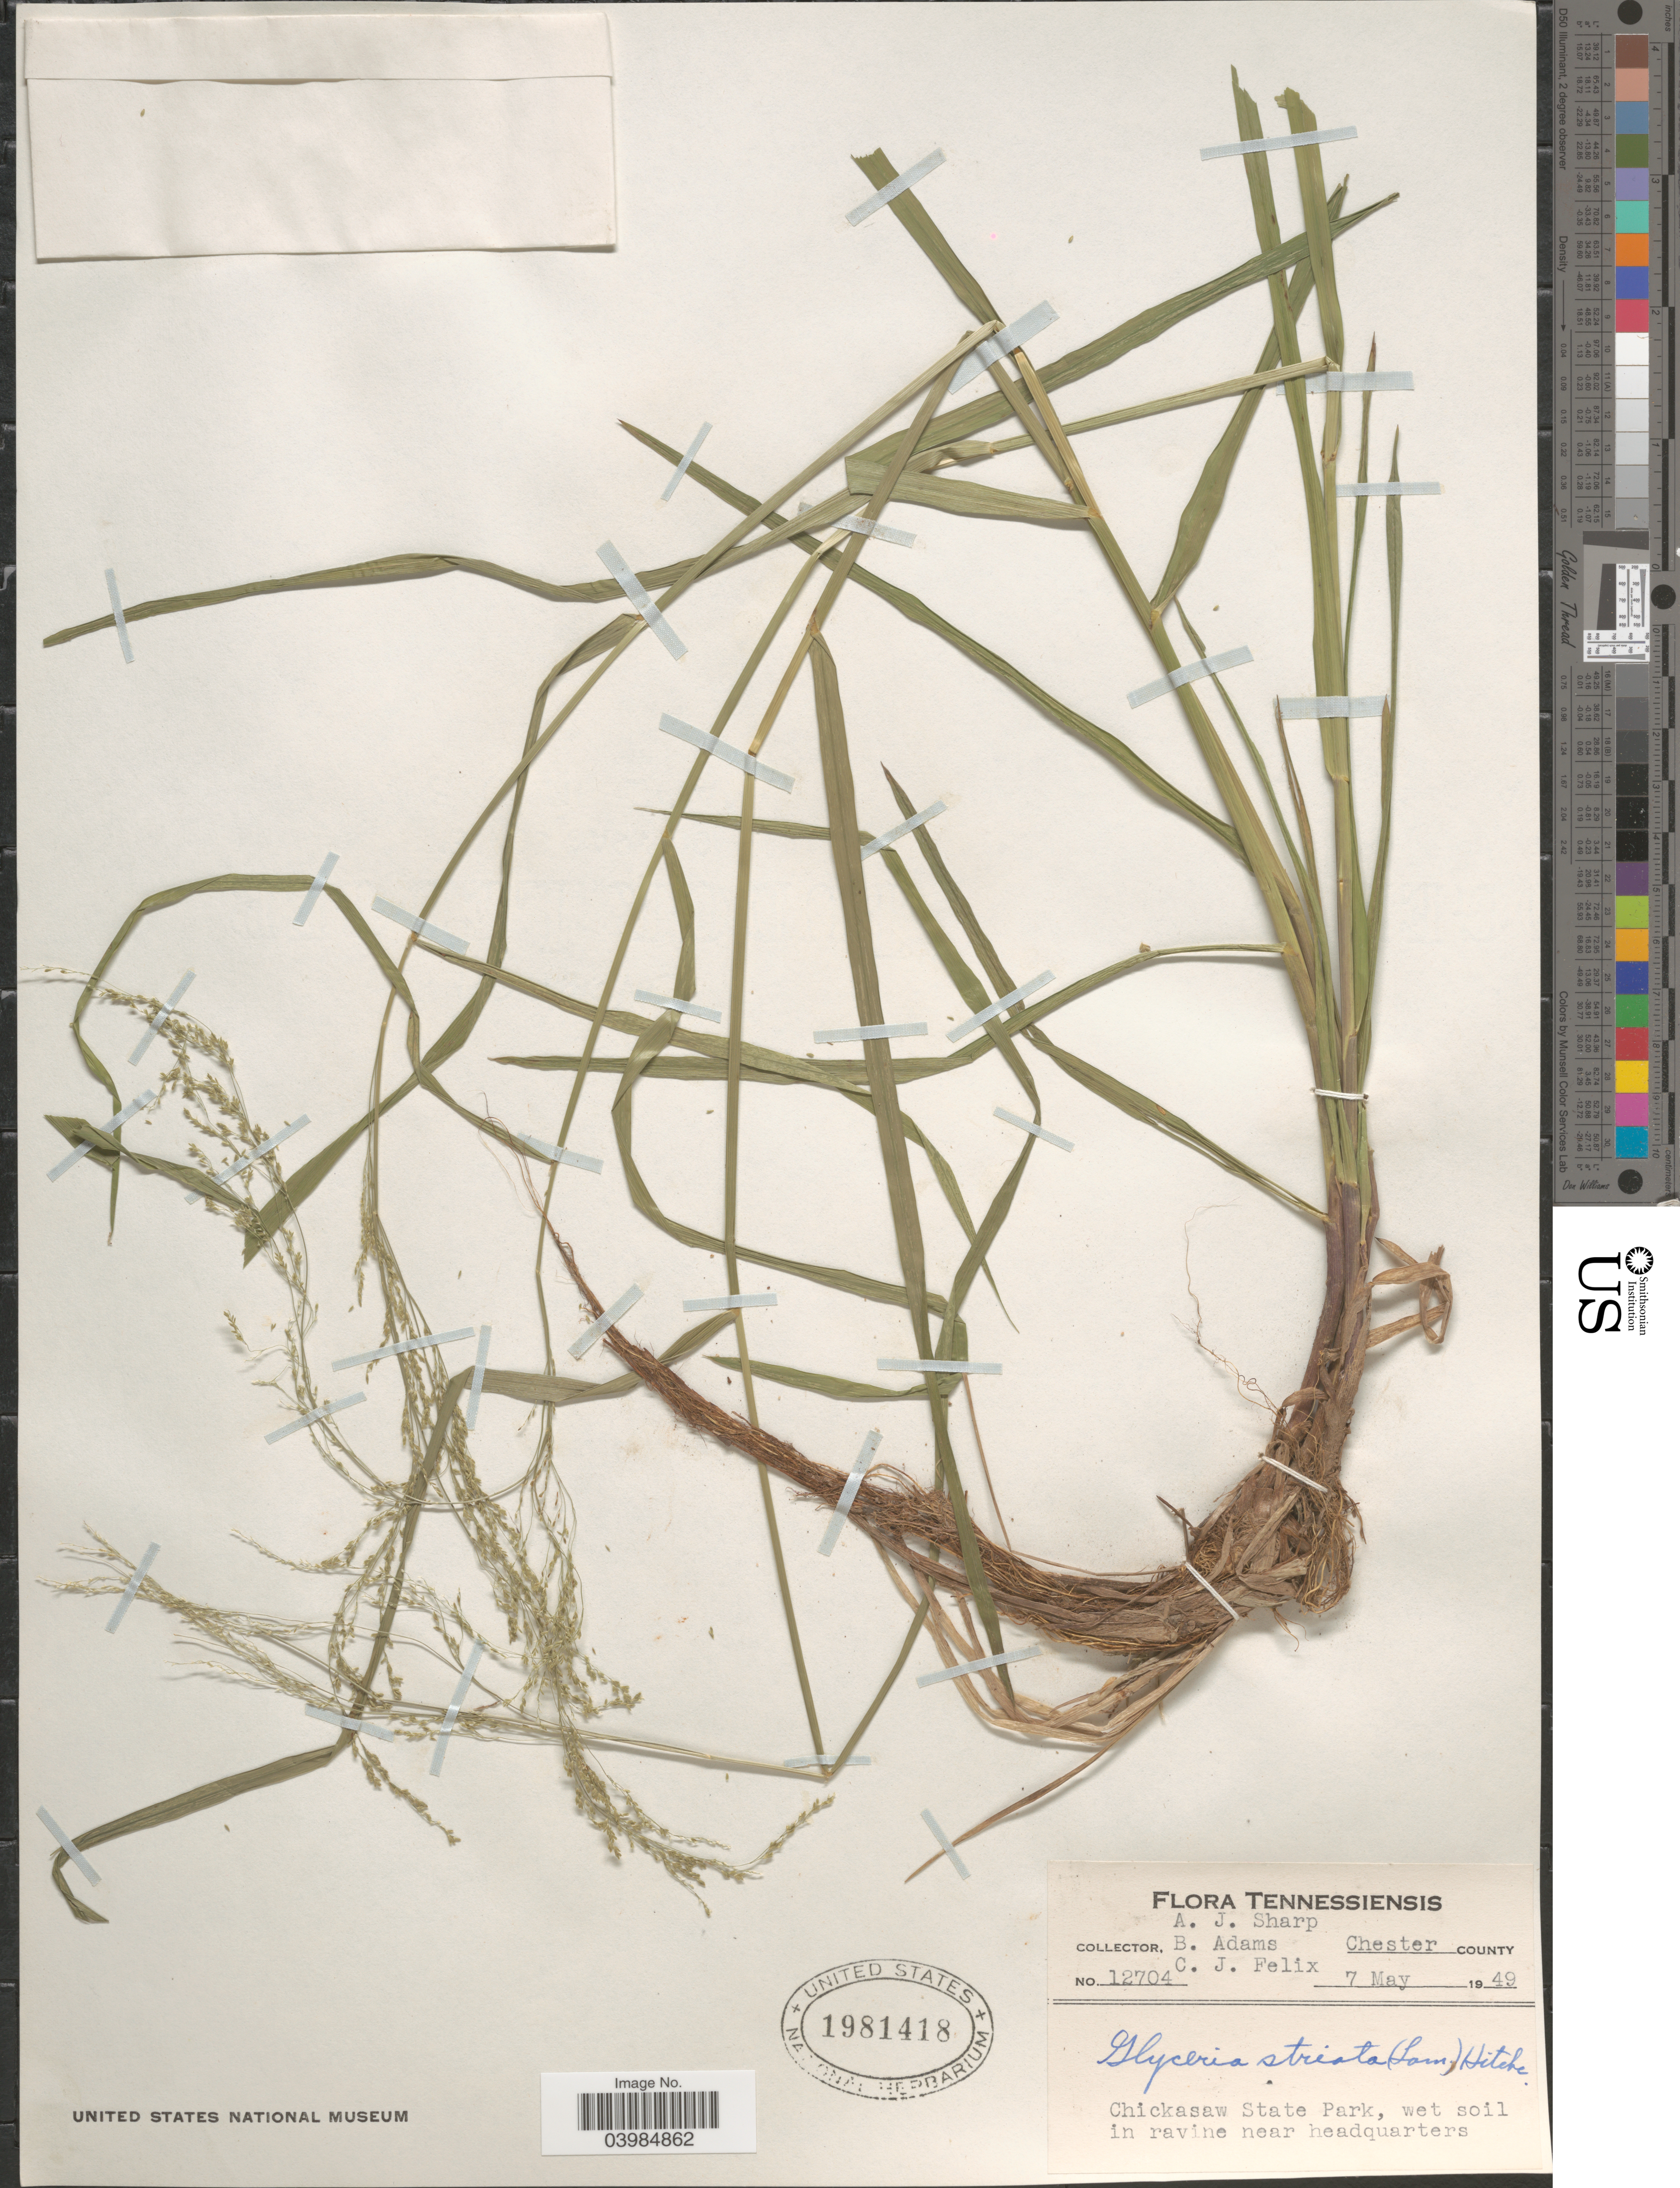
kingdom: Plantae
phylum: Tracheophyta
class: Liliopsida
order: Poales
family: Poaceae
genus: Glyceria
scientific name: Glyceria striata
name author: (Lam.) Hitchc.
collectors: A. J. Sharp, B. Adams & C. Felix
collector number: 12704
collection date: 1949-05-07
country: United States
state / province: Tennessee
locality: Chester County. Chickasaw State Park, wet soil in ravine near headquarters.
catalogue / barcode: US 1981418